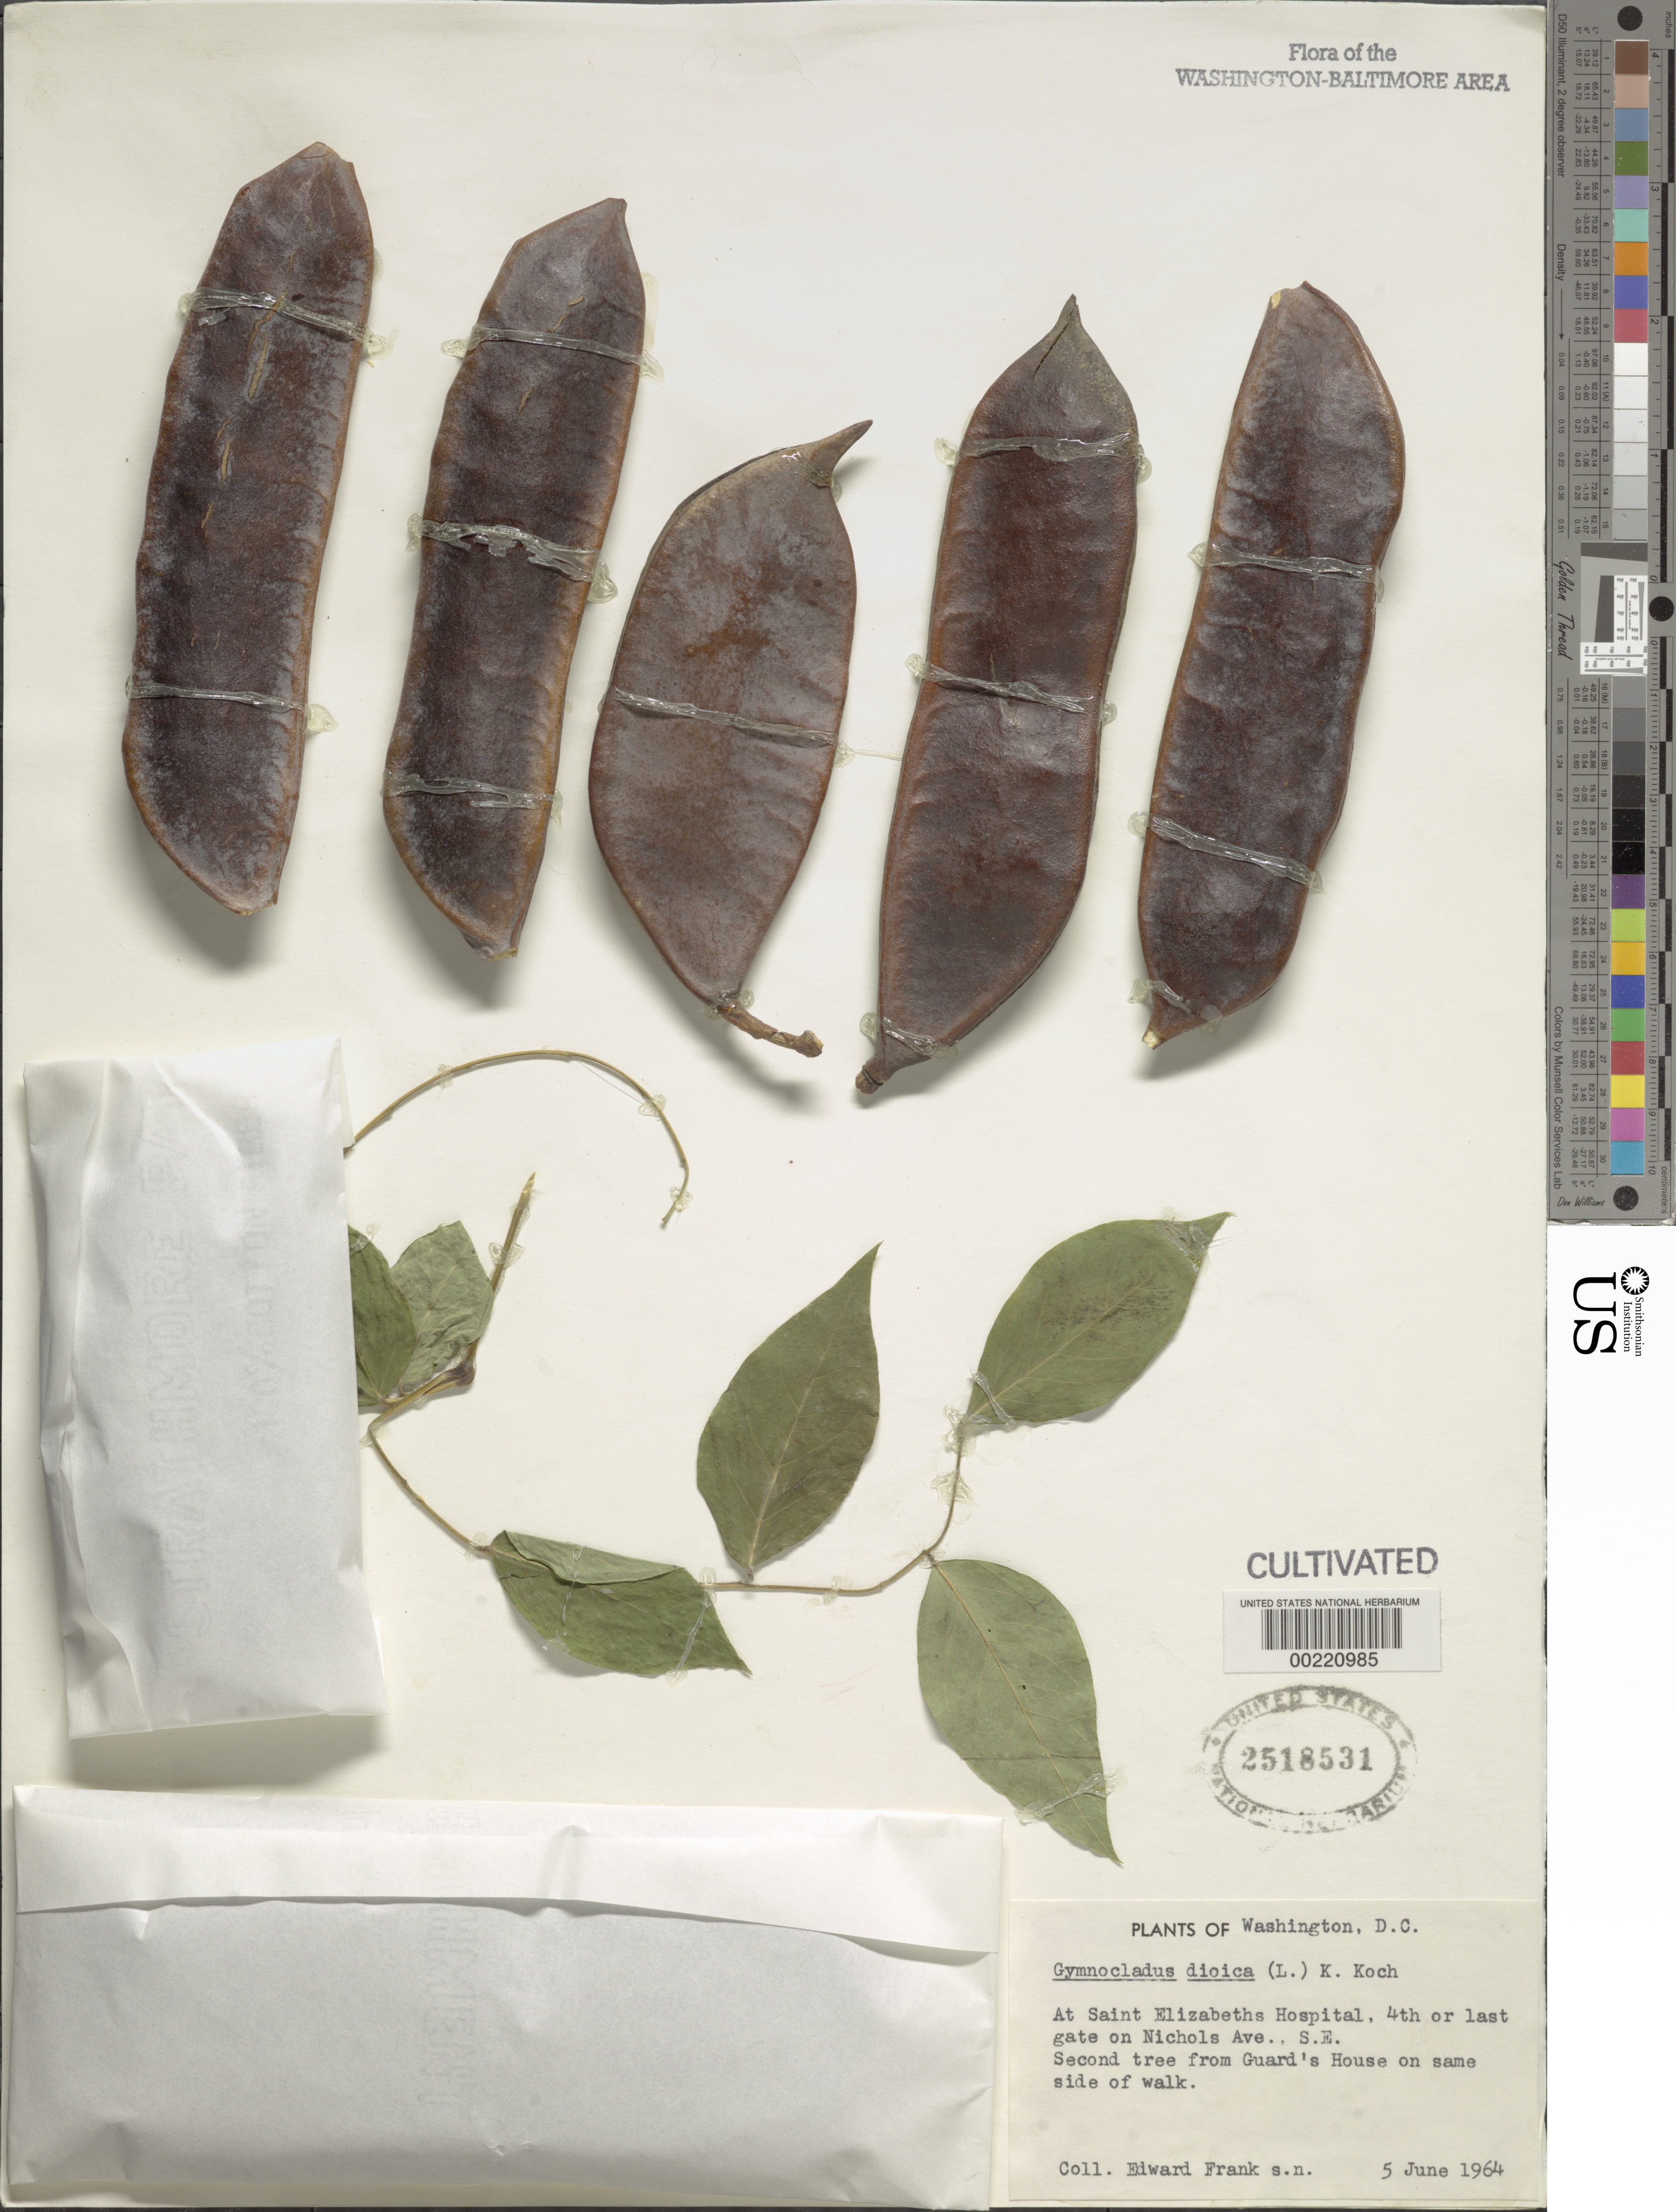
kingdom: Plantae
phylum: Tracheophyta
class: Magnoliopsida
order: Fabales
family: Fabaceae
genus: Gymnocladus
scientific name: Gymnocladus dioicus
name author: (L.) K. Koch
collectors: E. Frank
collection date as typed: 05 Jun 1964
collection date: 1964-06-05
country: United States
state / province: District of Columbia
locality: Saint Elizabeths Hospital, 4th or Las Gate on Nichols Ave SE, second tree from guard's house on same side of walk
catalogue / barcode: US 2518531